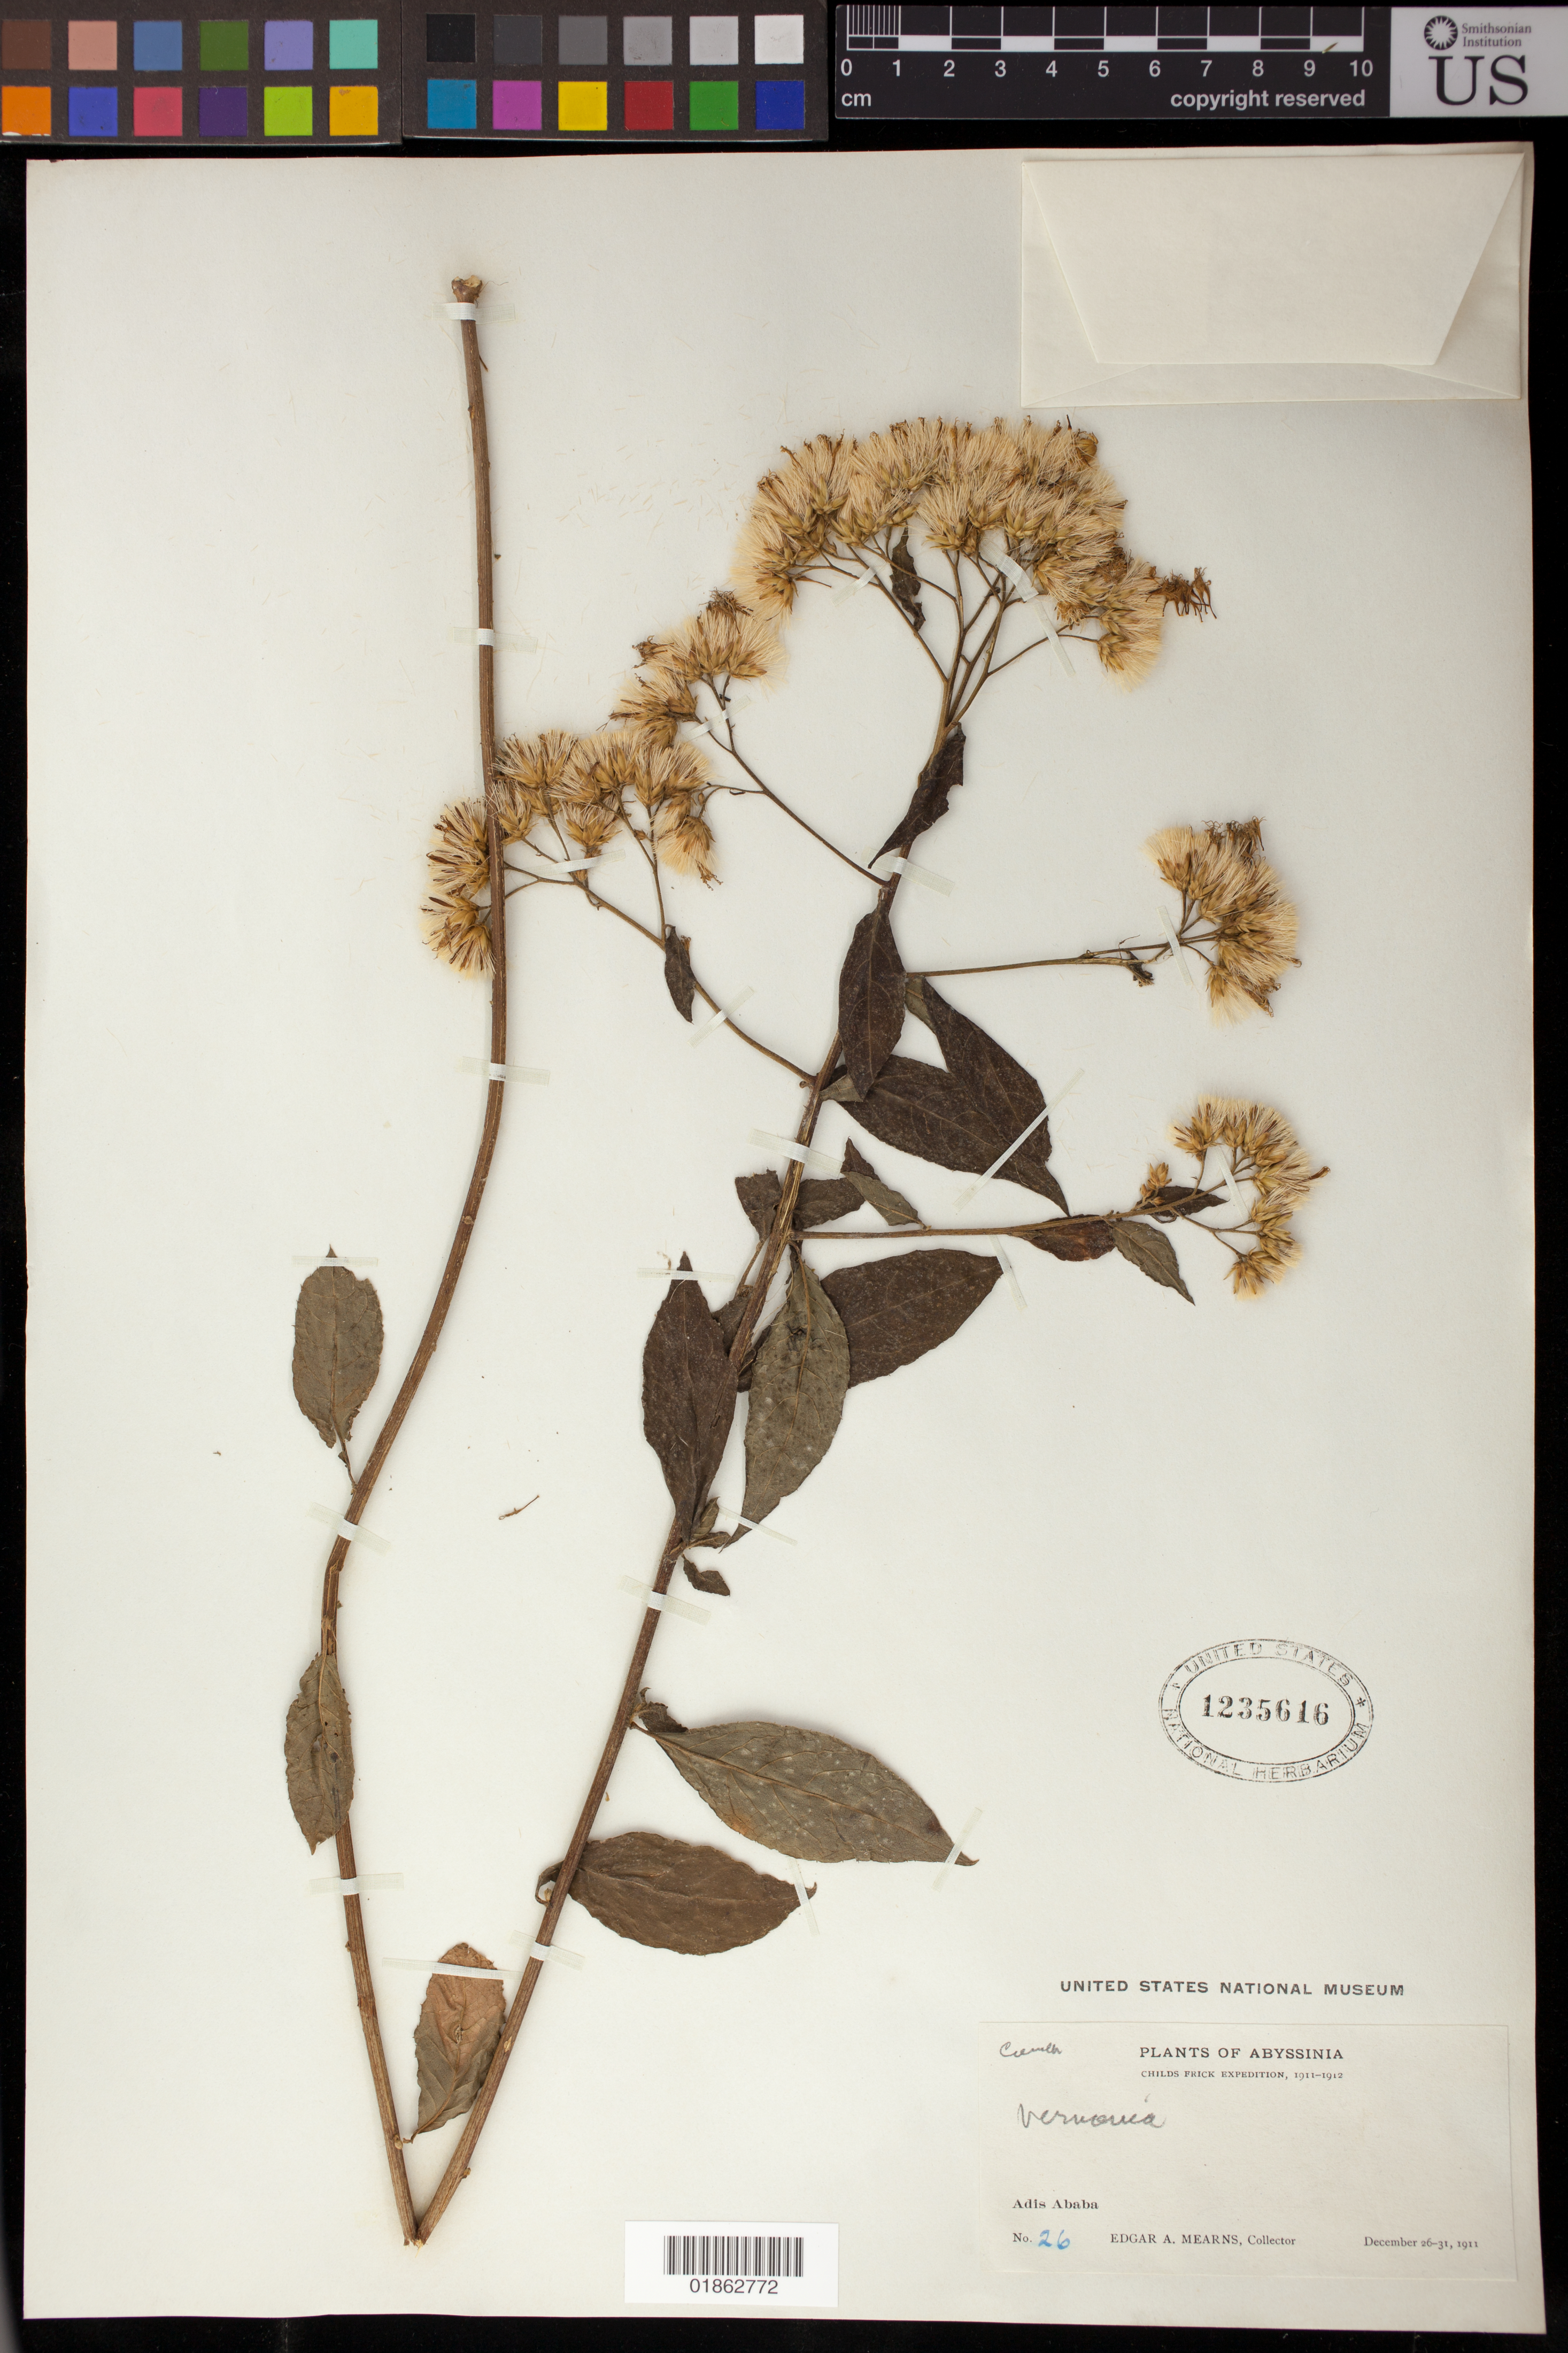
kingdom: Plantae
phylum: Tracheophyta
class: Magnoliopsida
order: Asterales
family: Asteraceae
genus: Vernonia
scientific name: Vernonia sp.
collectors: E. A. Mearns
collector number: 26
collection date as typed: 26 Dec 1911 to 31 Dec 1911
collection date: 1911-12-26/1911-12-31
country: Ethiopia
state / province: Oromiya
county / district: Shewa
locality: Abyssinia, Adis Ababa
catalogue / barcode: US 1235616